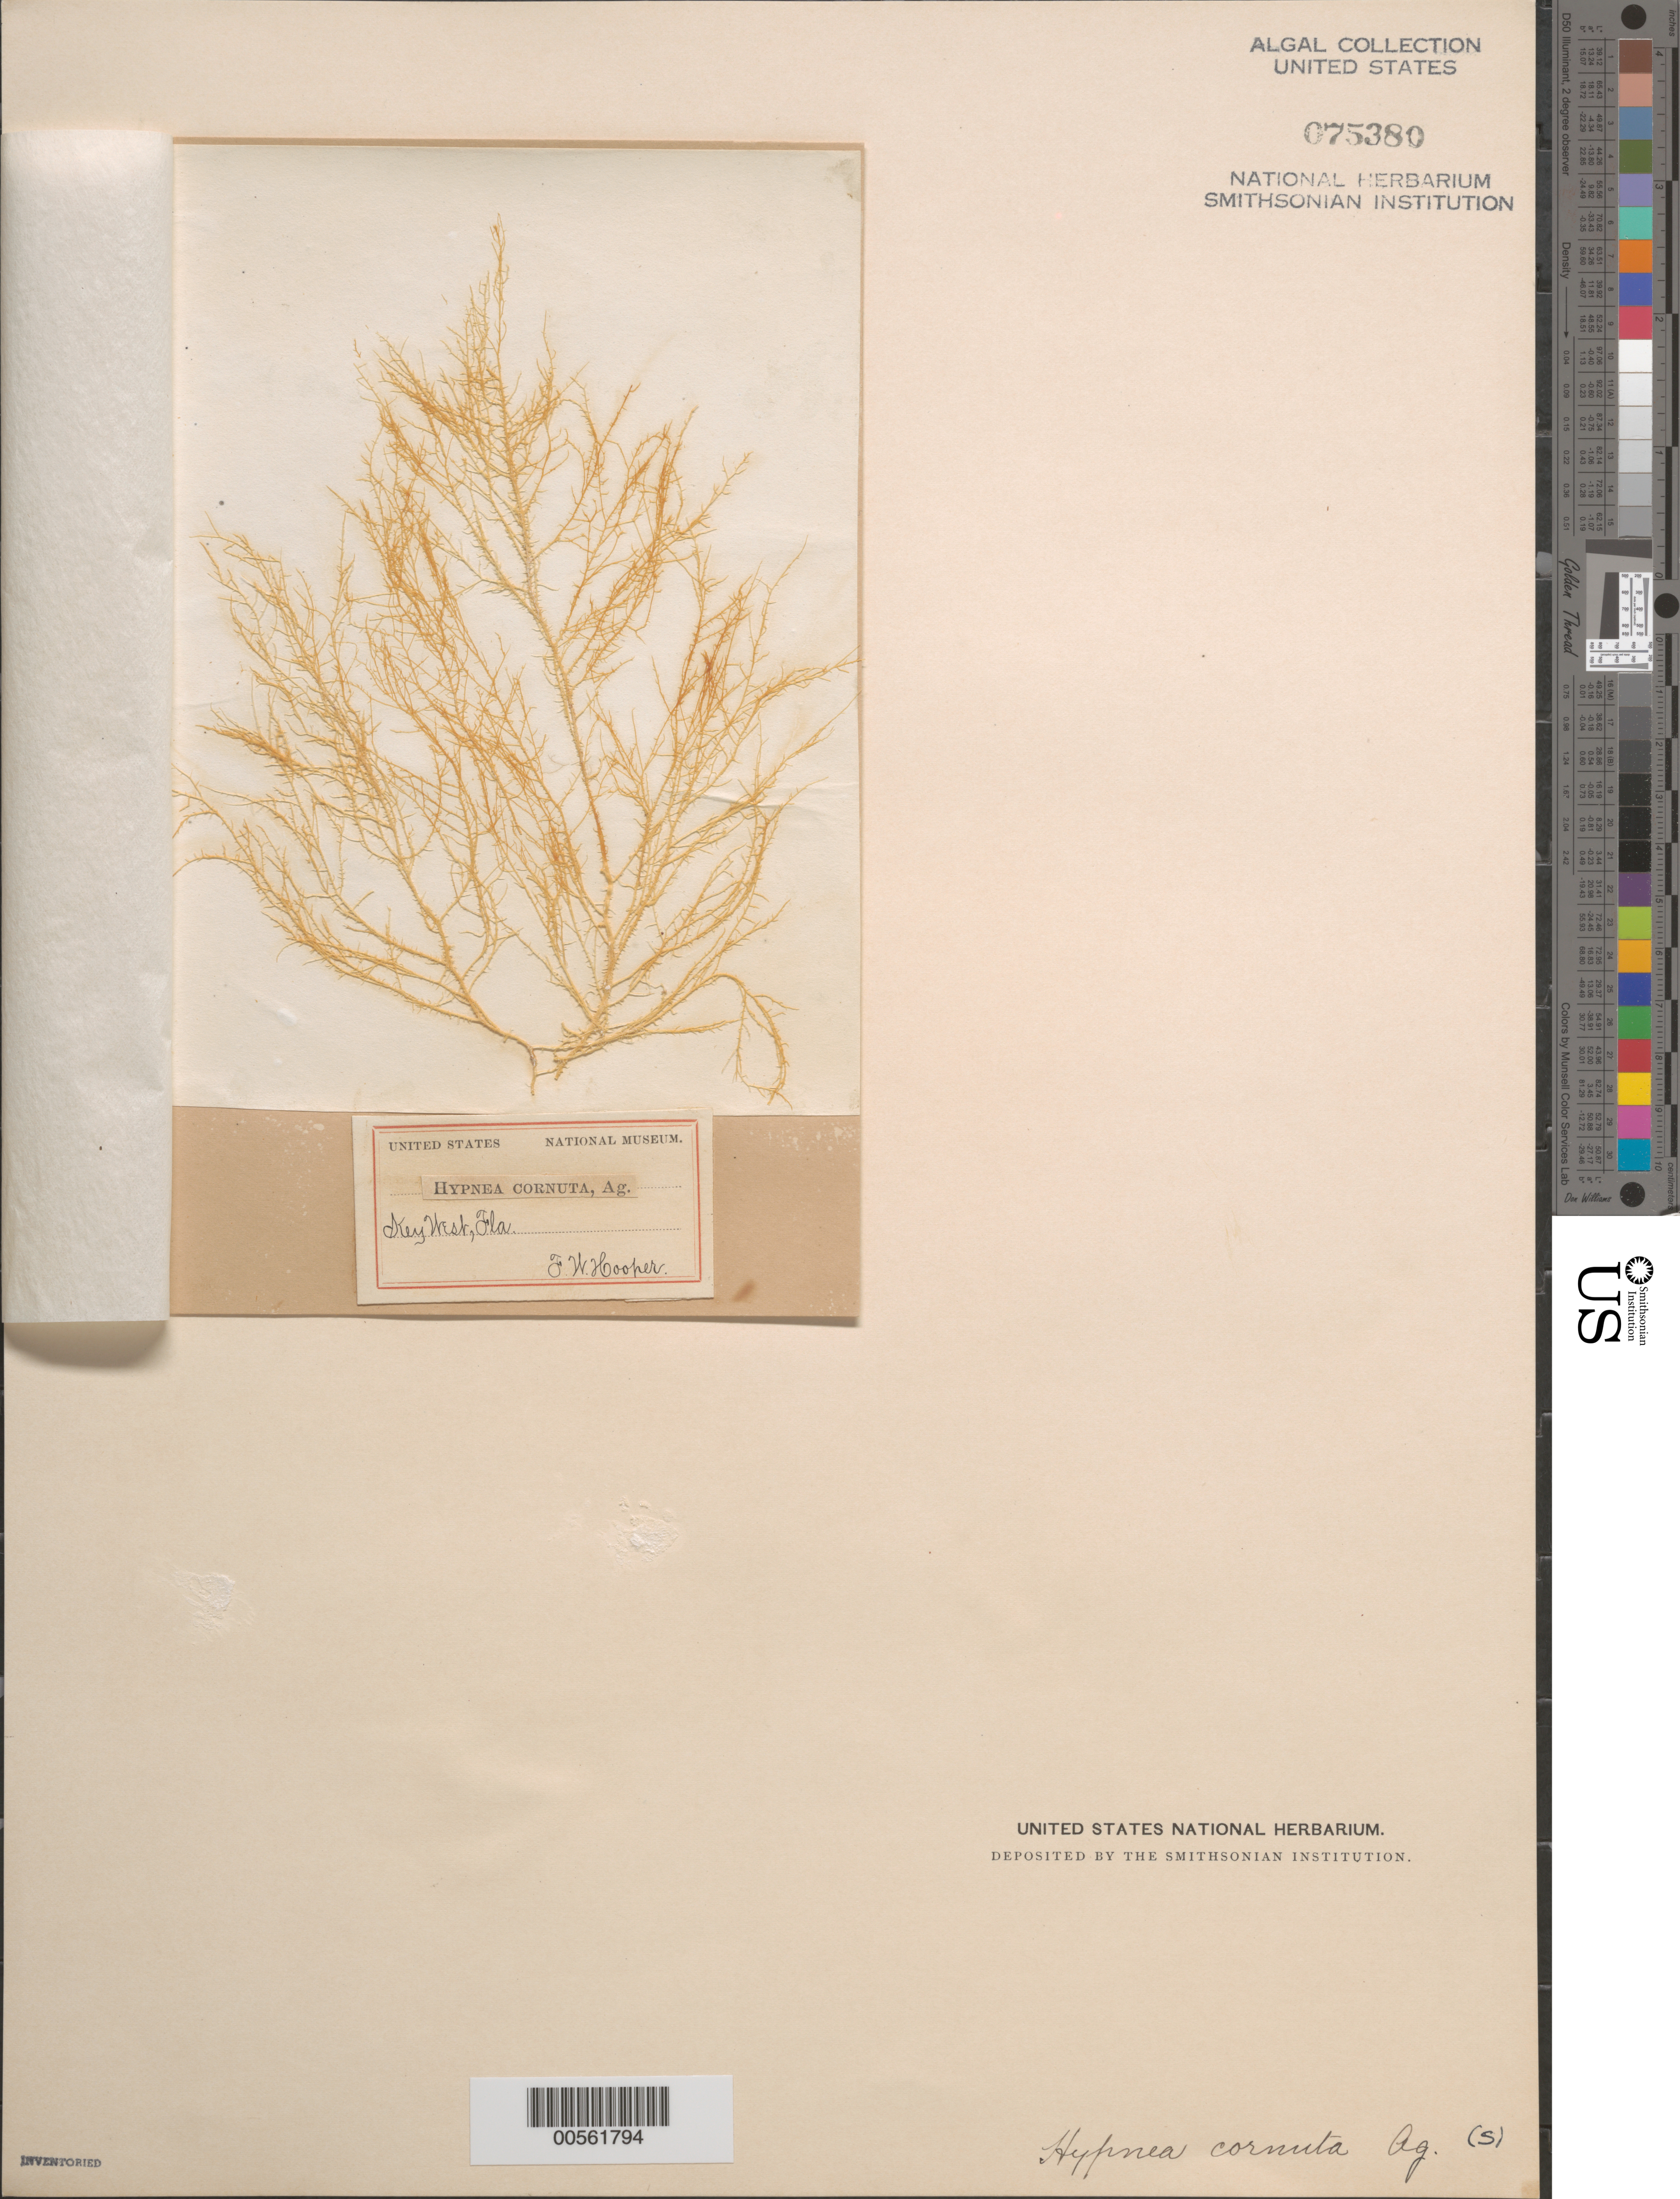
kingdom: Plantae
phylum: Rhodophyta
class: Florideophyceae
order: Gigartinales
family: Cystocloniaceae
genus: Hypnea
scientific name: Hypnea cornuta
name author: (Kütz.) J. Agardh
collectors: F. Hooper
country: United States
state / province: Florida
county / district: Monroe County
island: Key West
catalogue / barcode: US 75380